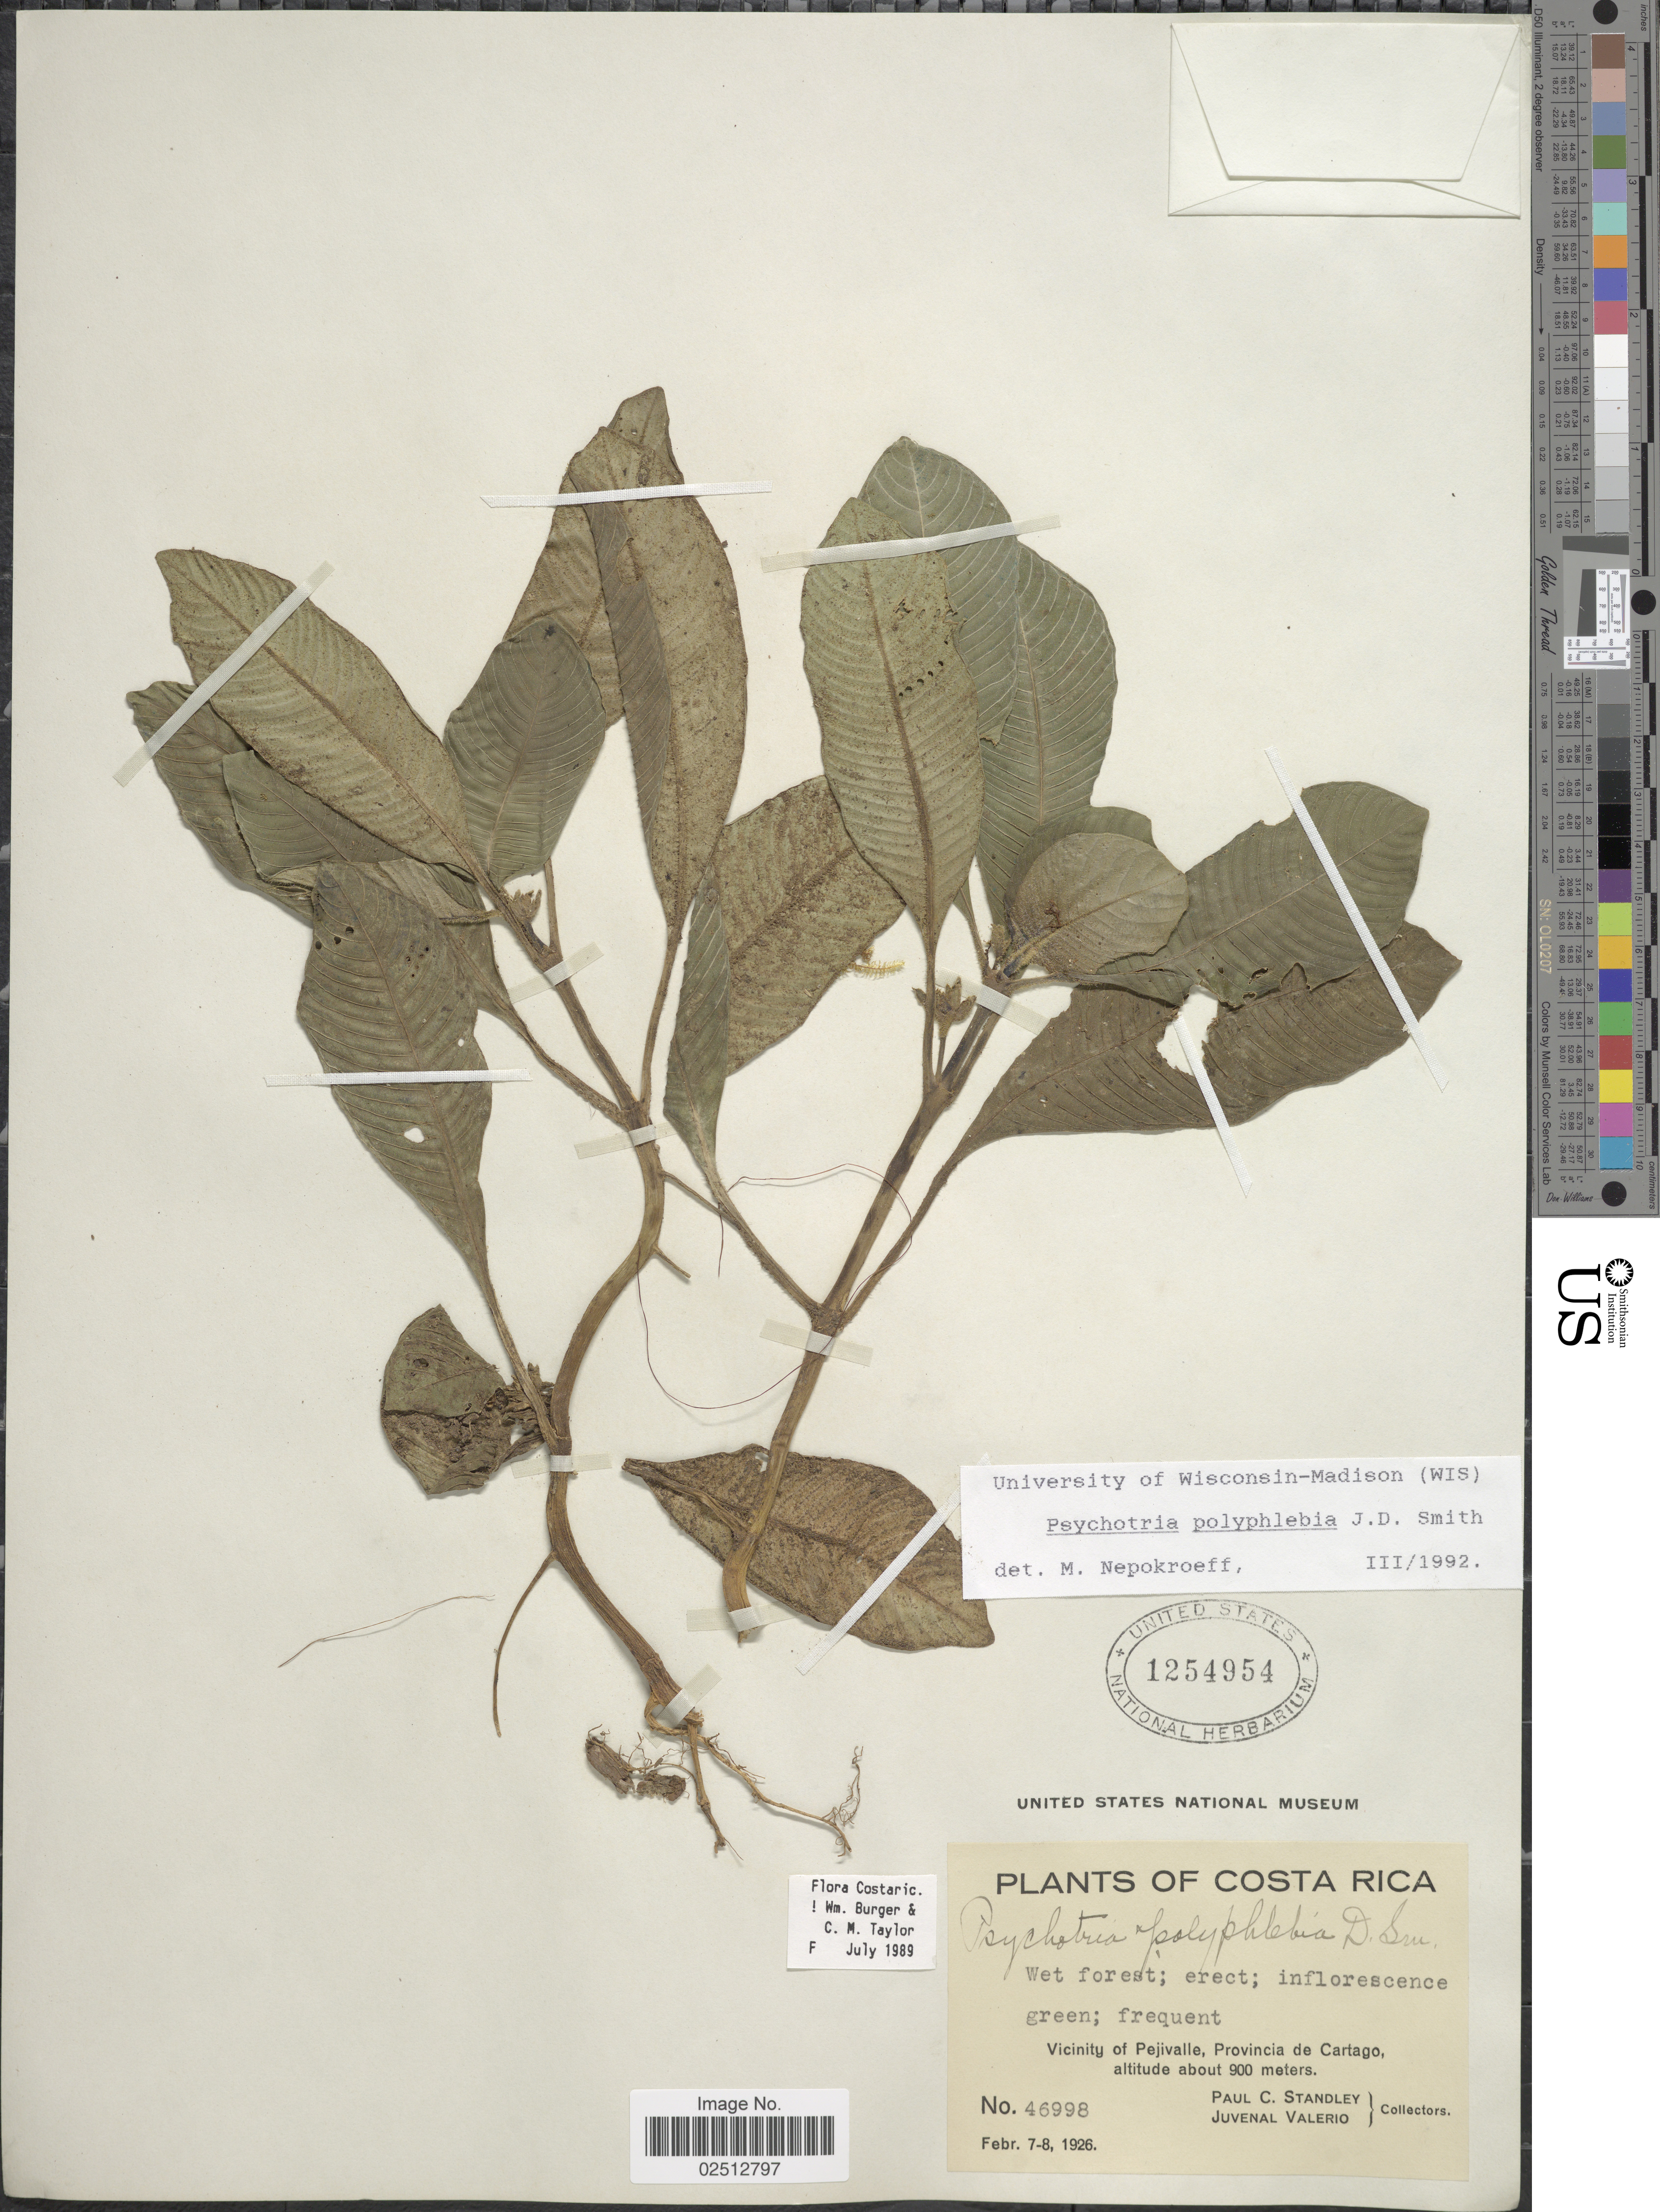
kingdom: Plantae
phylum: Tracheophyta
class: Magnoliopsida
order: Gentianales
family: Rubiaceae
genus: Psychotria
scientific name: Psychotria polyphlebia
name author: Donn. Sm.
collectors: P. C. Standley & J. Valerio R.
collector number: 46998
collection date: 1926-02-07/1926-02-08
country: Costa Rica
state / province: Cartago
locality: Vicinity of Pejivalle, Provincia de Cartago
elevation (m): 900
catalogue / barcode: US 1254954